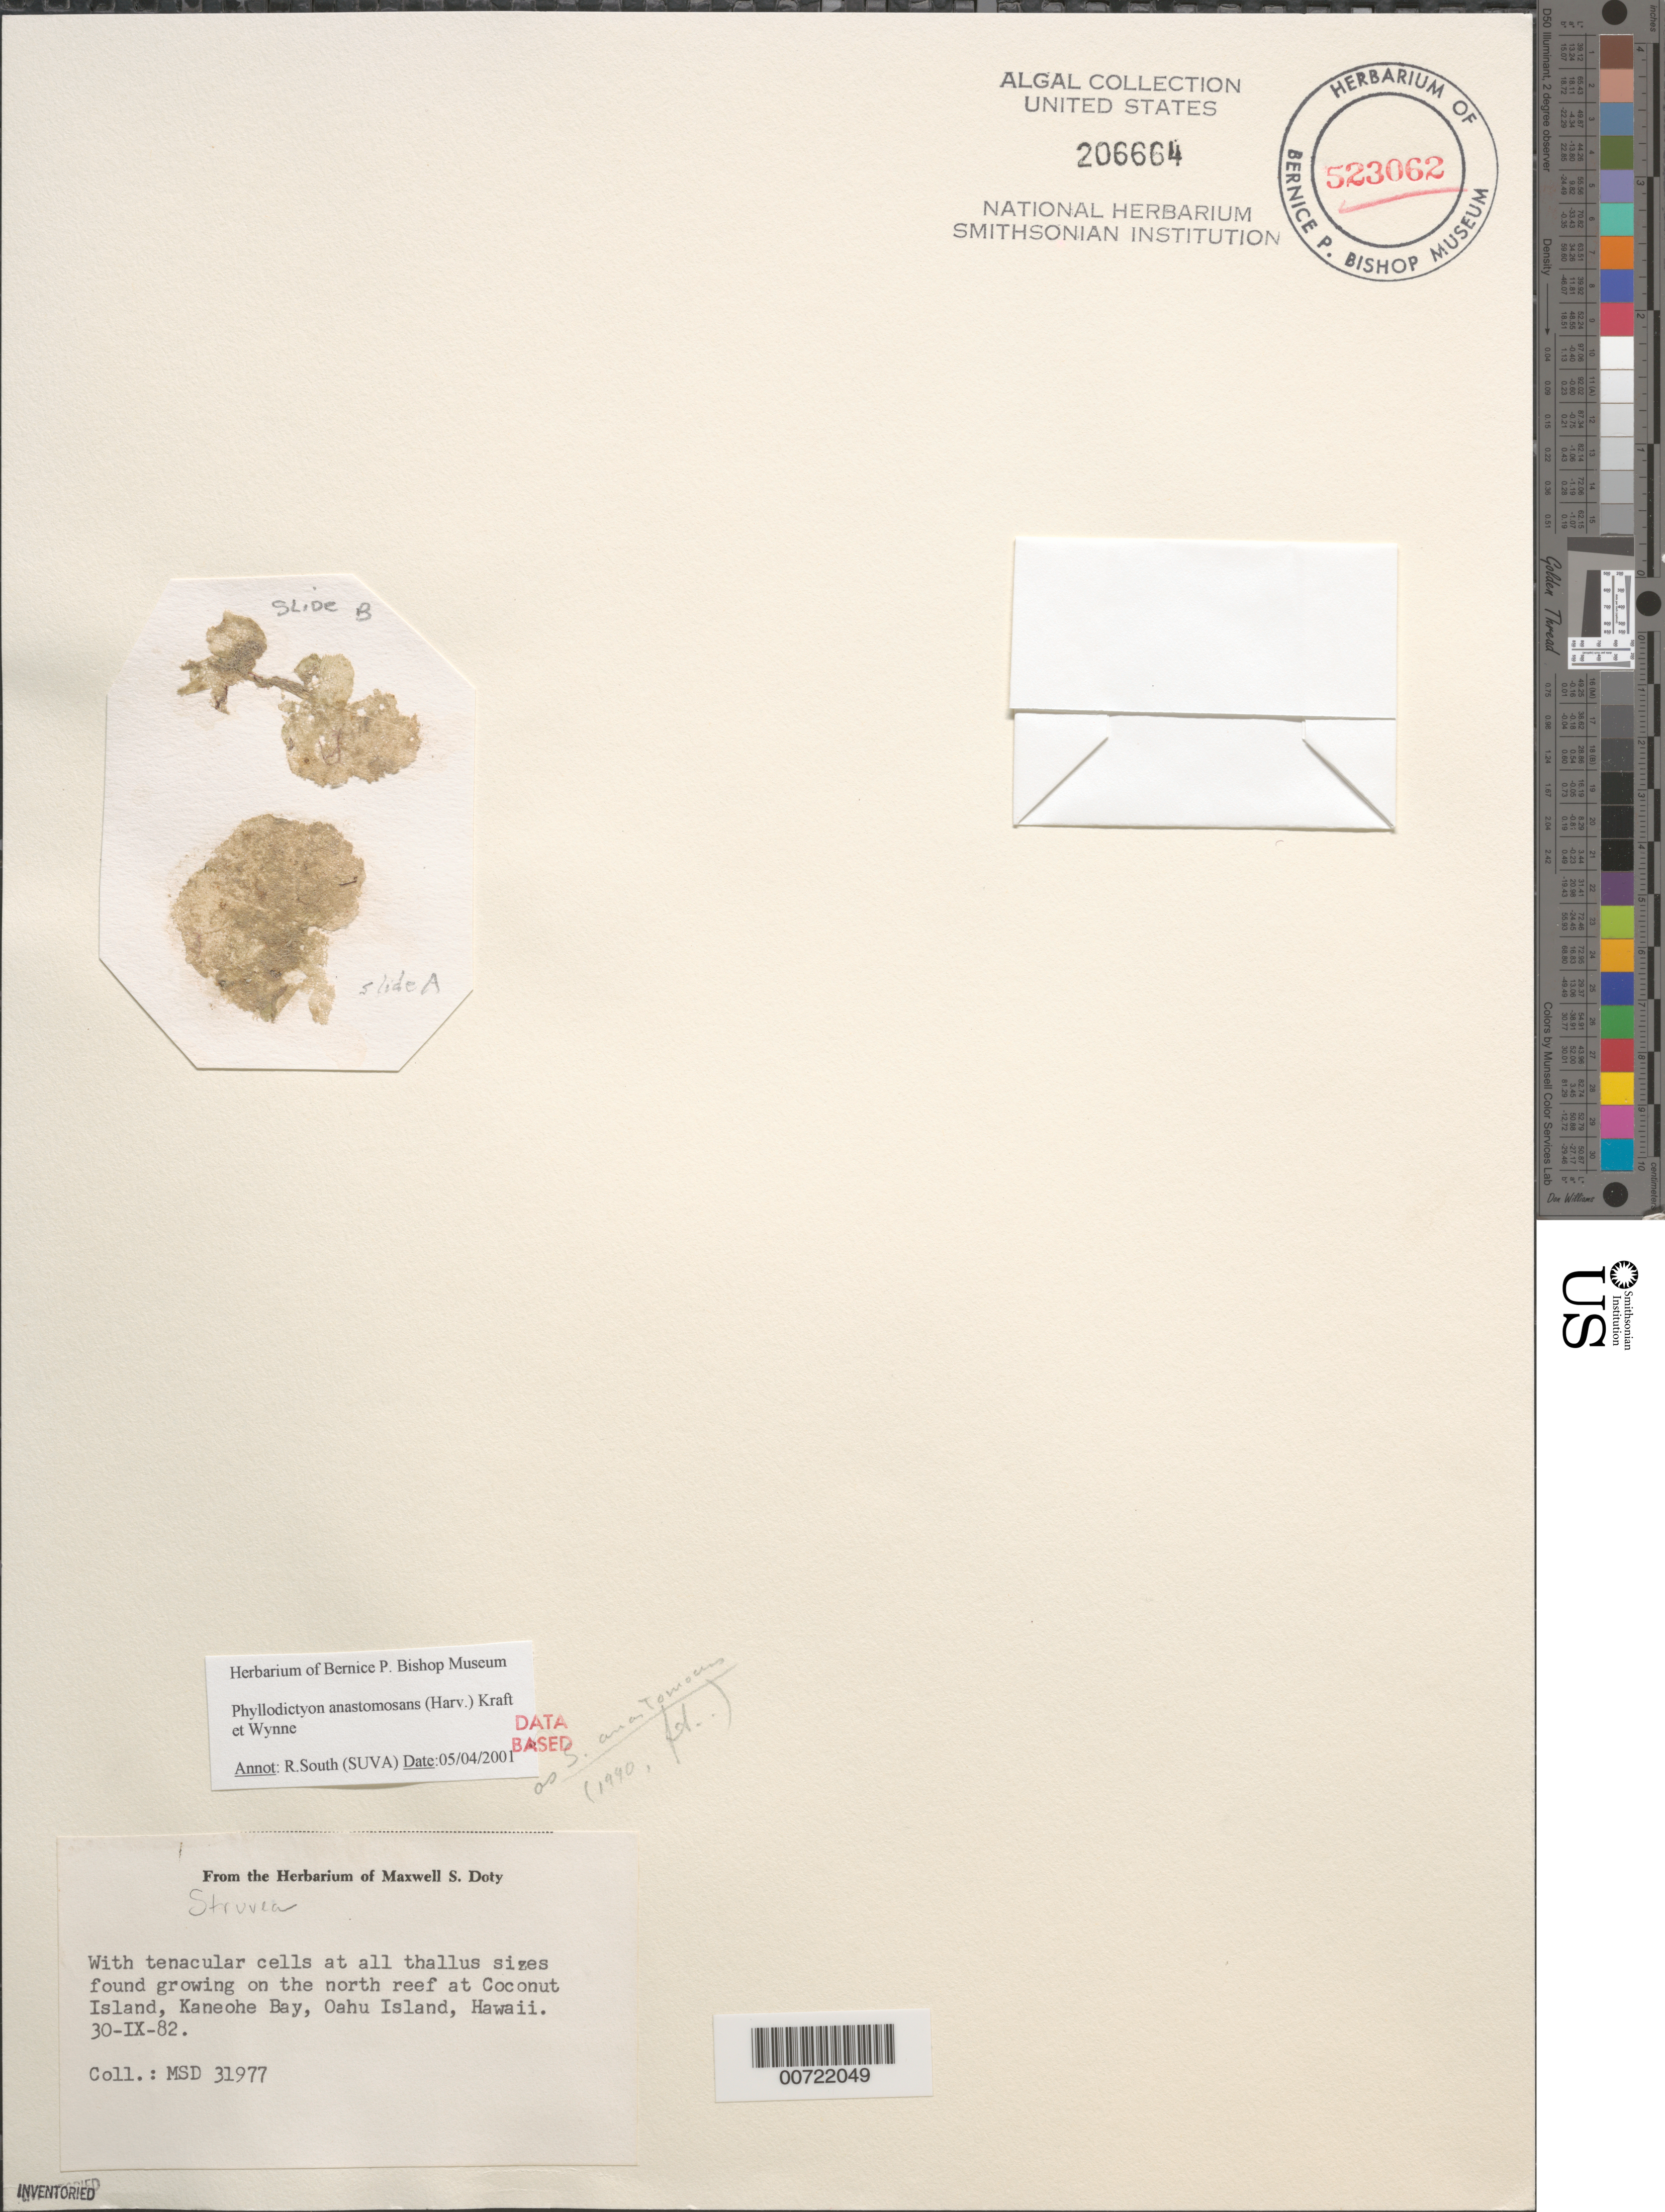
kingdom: Plantae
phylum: Chlorophyta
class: Ulvophyceae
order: Siphonocladales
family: Boodleaceae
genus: Phyllodictyon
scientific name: Phyllodictyon anastomosans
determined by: South, R.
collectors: M. S. Doty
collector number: MSD 31977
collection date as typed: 30 Sep 1982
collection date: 1982-09-30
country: United States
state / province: Hawaii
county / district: Honolulu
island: Oahu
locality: Kaneohe Bay, Coconut Island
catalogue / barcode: US 206664